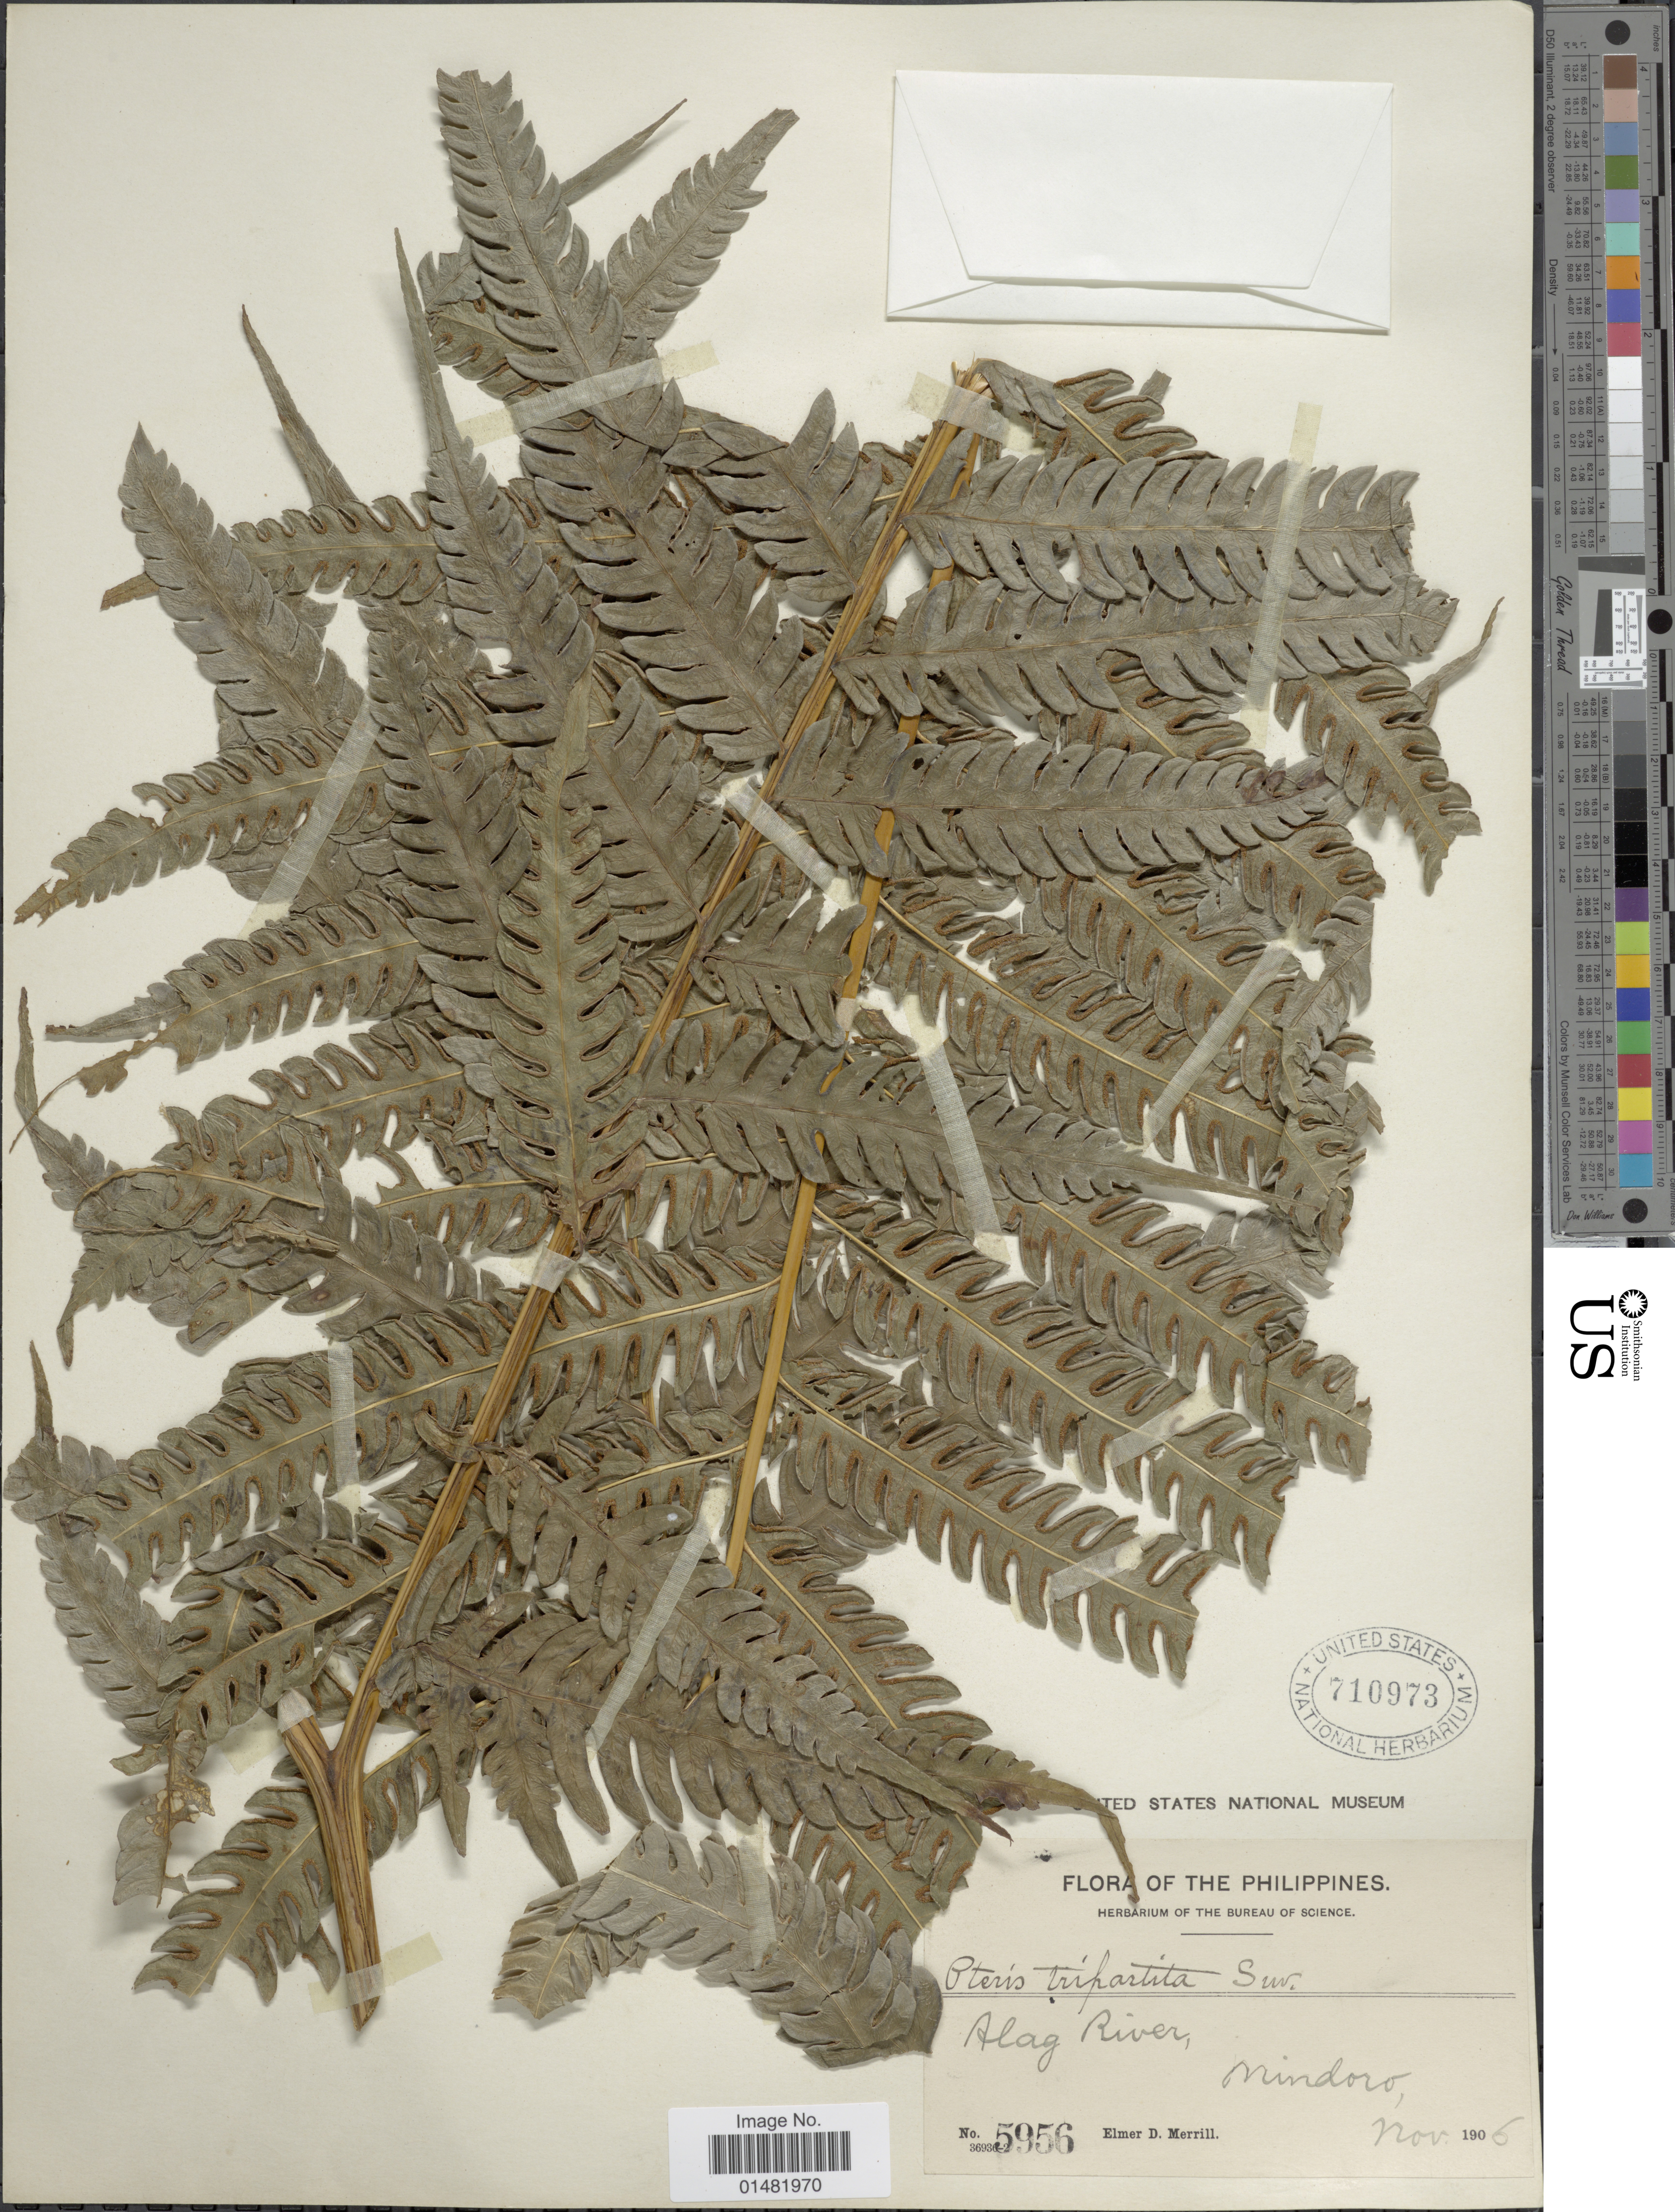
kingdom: Plantae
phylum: Tracheophyta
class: Polypodiopsida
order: Polypodiales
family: Pteridaceae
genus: Pteris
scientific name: Pteris tripartita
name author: Sw.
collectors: E. D. Merrill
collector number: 5956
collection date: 1906-11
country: Philippines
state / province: Mimaropa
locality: Alag River, Mindoro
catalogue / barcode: US 710973